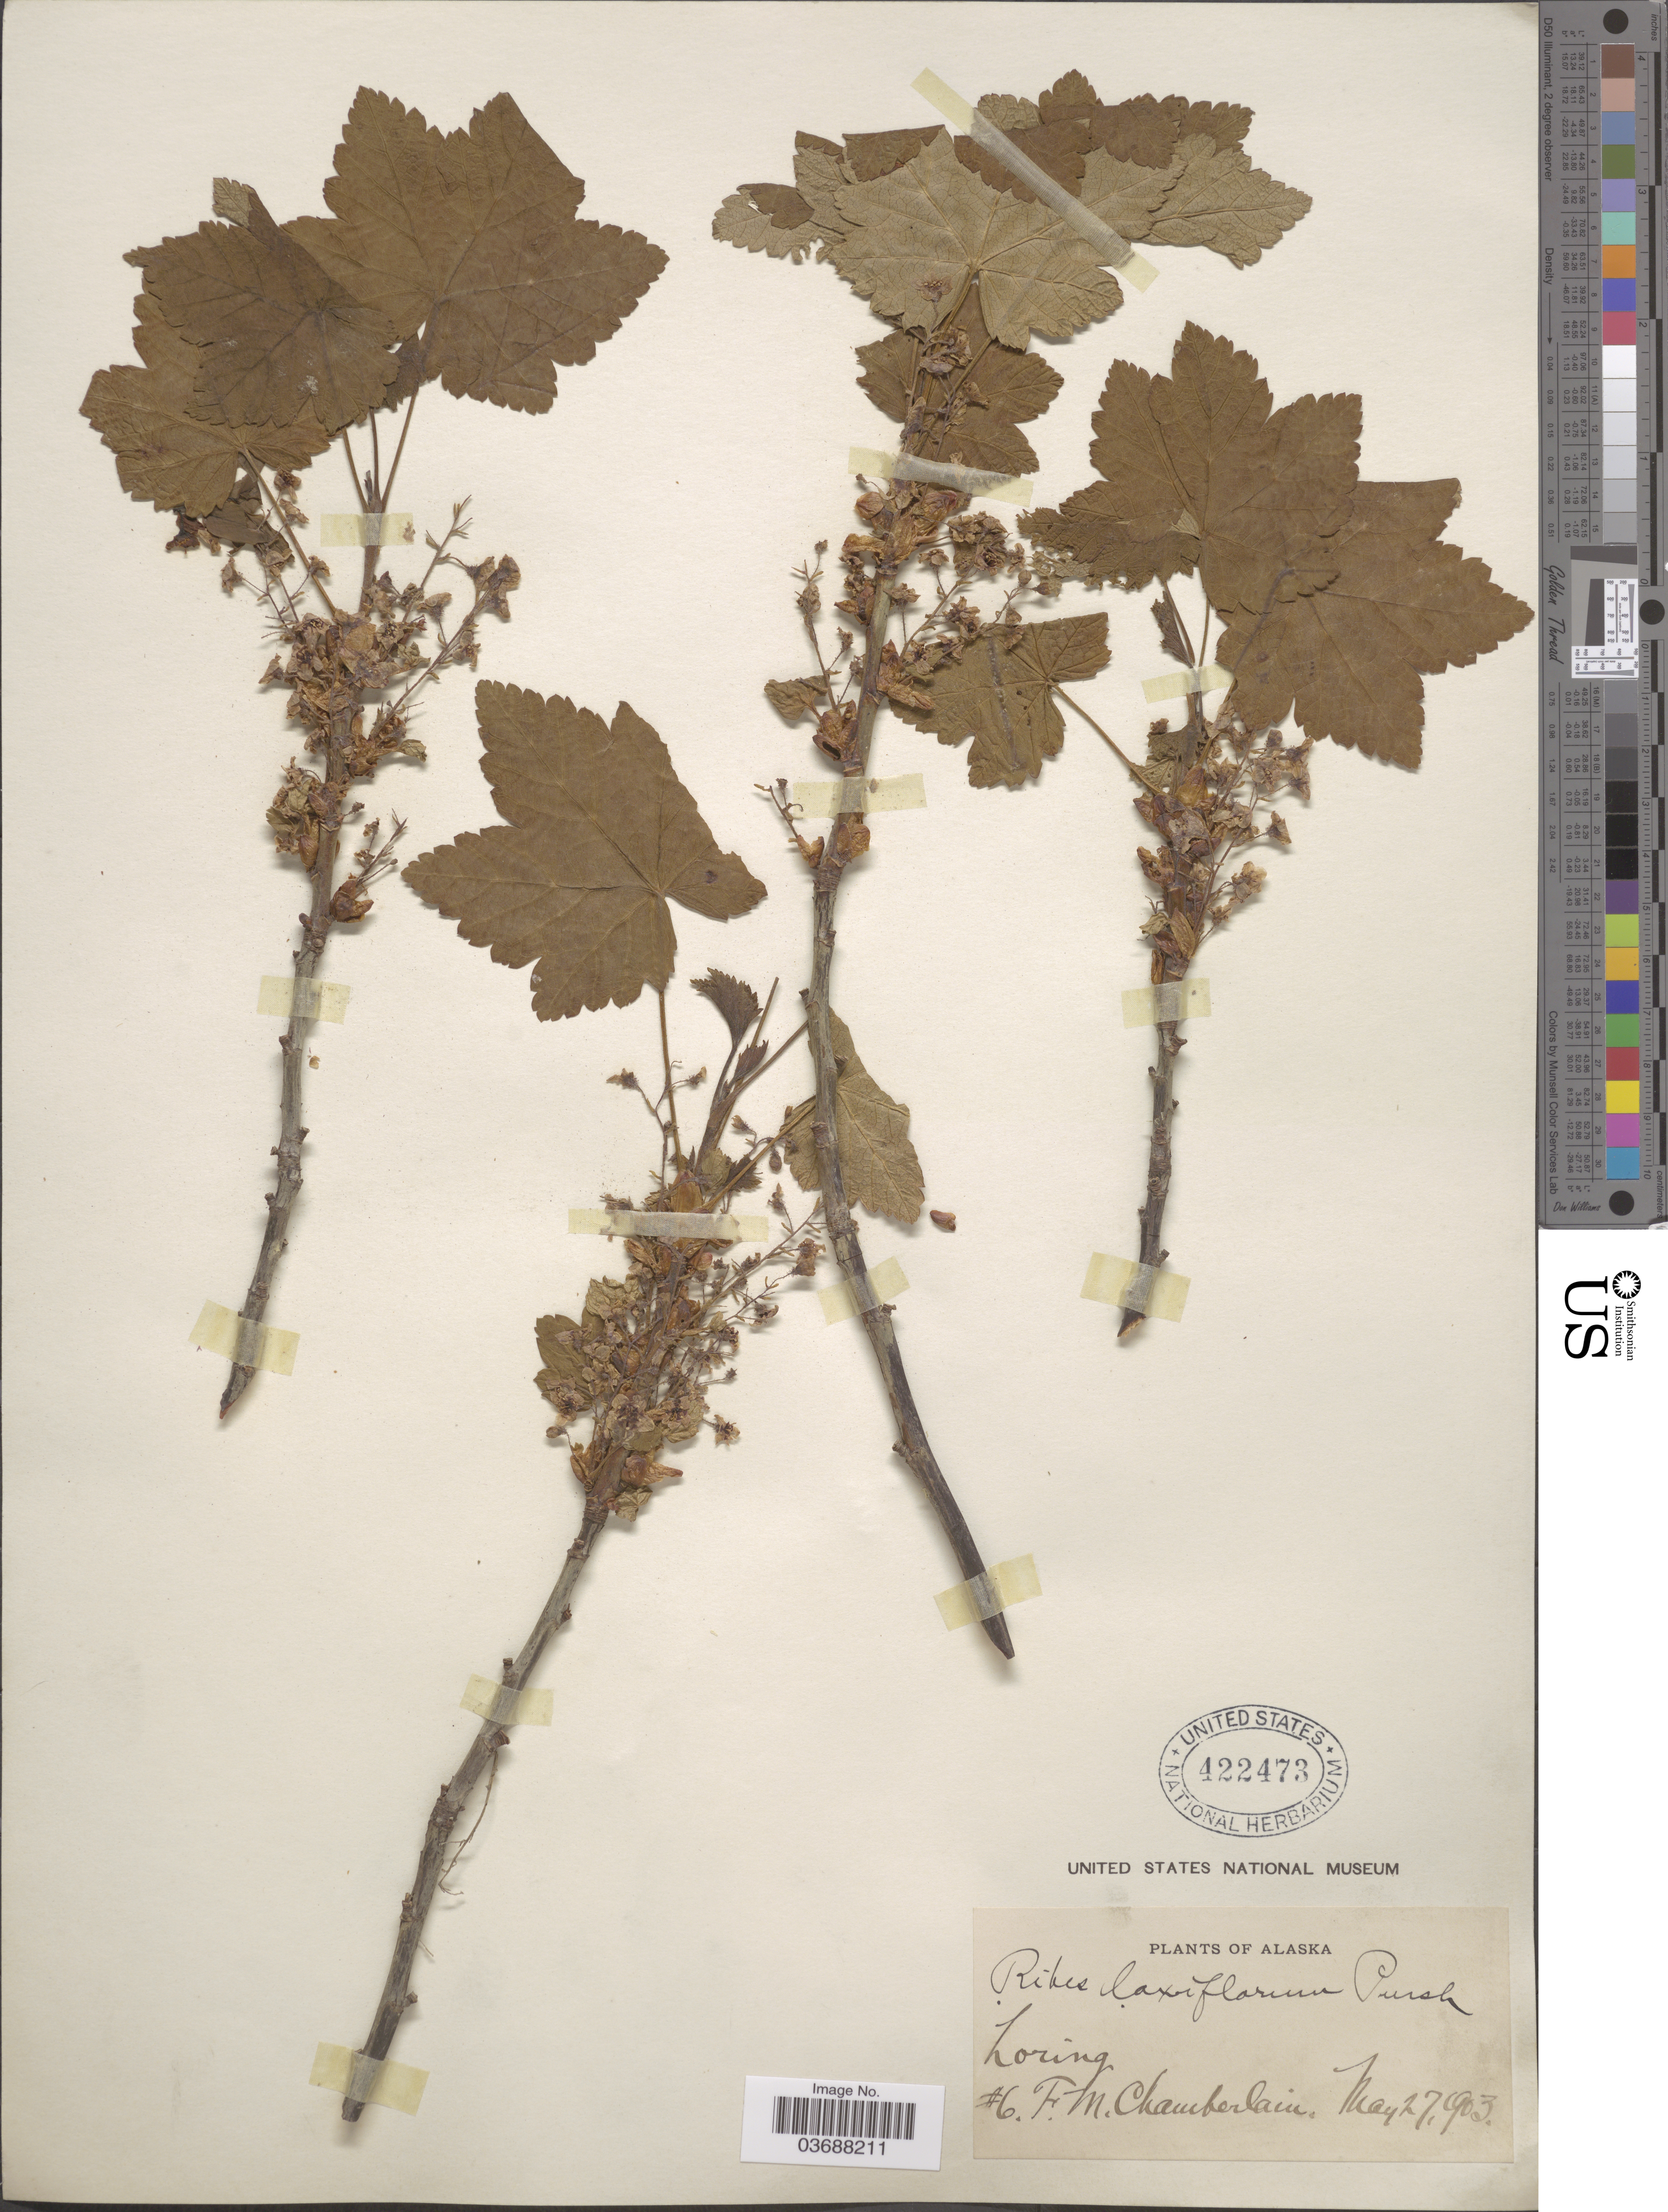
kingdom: Plantae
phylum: Tracheophyta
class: Magnoliopsida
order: Saxifragales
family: Grossulariaceae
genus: Ribes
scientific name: Ribes laxiflorum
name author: Pursh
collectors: F. Chamberlain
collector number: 6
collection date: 1903-05-27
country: United States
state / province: Alaska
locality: Loring.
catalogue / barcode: US 422473